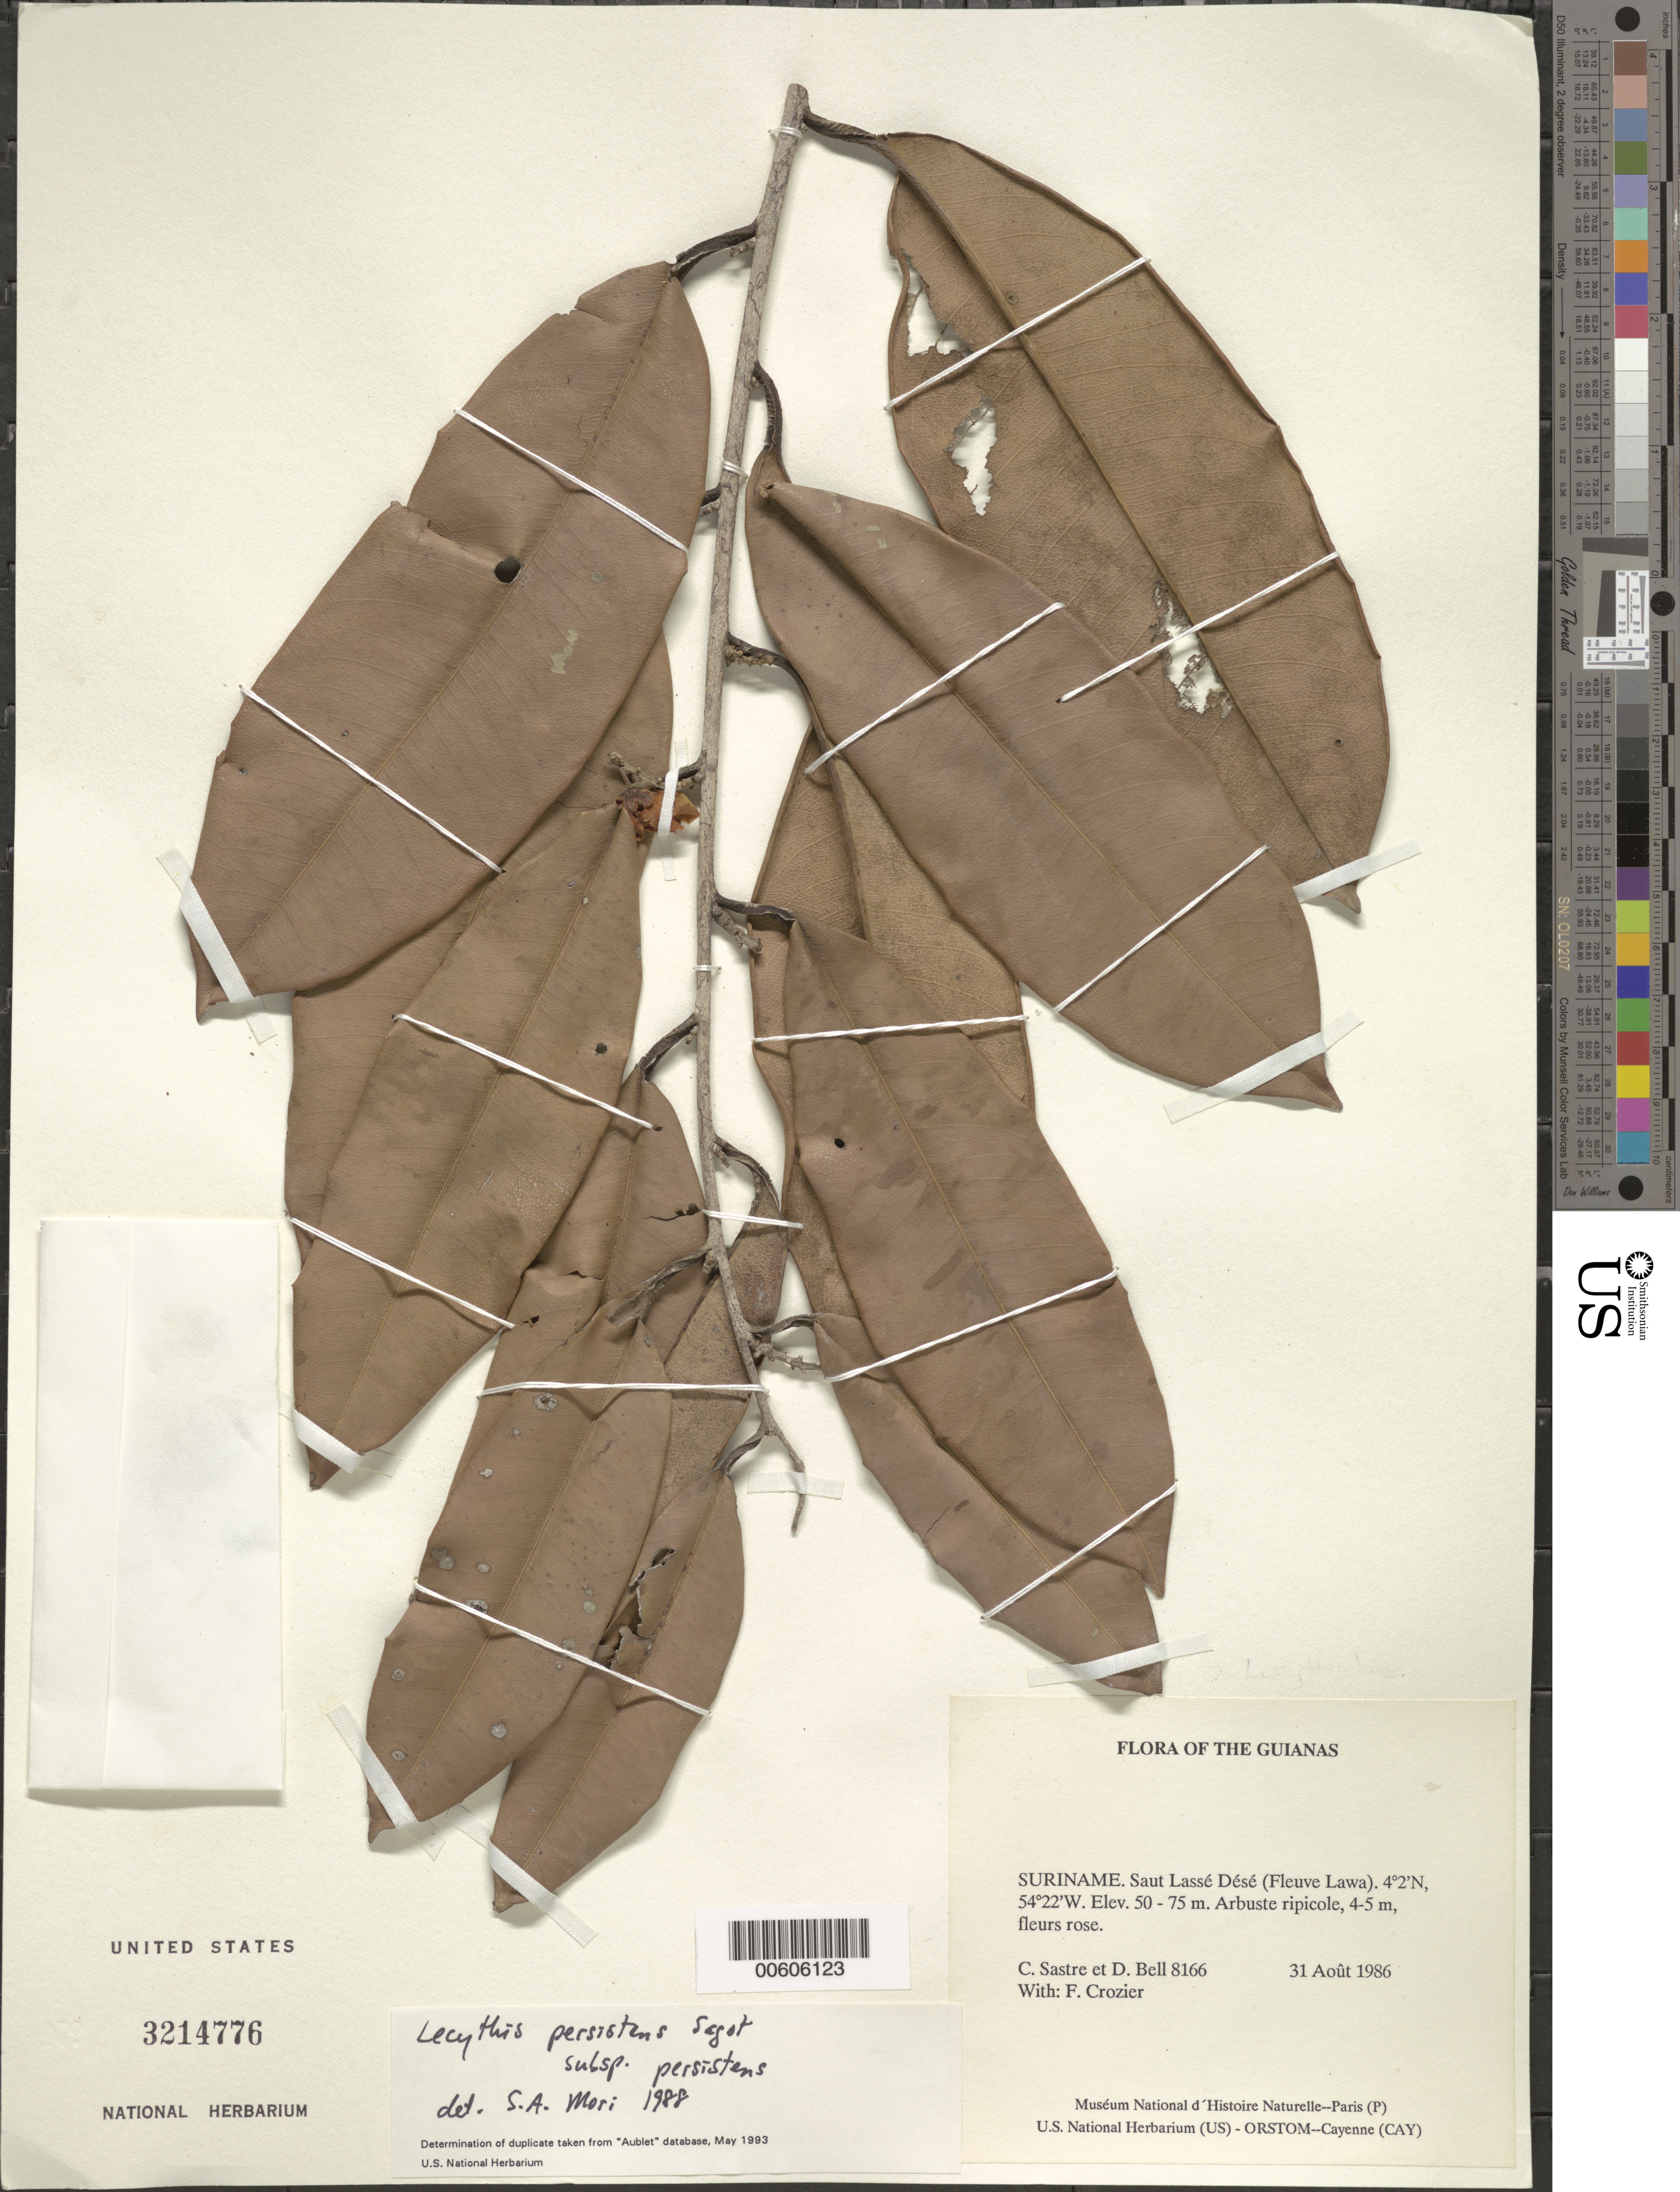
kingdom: Plantae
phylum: Tracheophyta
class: Magnoliopsida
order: Ericales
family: Lecythidaceae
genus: Lecythis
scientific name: Lecythis persistens subsp. persistens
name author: Sagot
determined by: Mori, Scott A.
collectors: C. H. L. Sastre, D. A. Bell & F. Crozier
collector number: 8166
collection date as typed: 31 August 1986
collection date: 1986-08-31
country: Suriname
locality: Saut Lassé Désé (Fleuve Lawa)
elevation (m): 50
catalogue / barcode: US 3214776